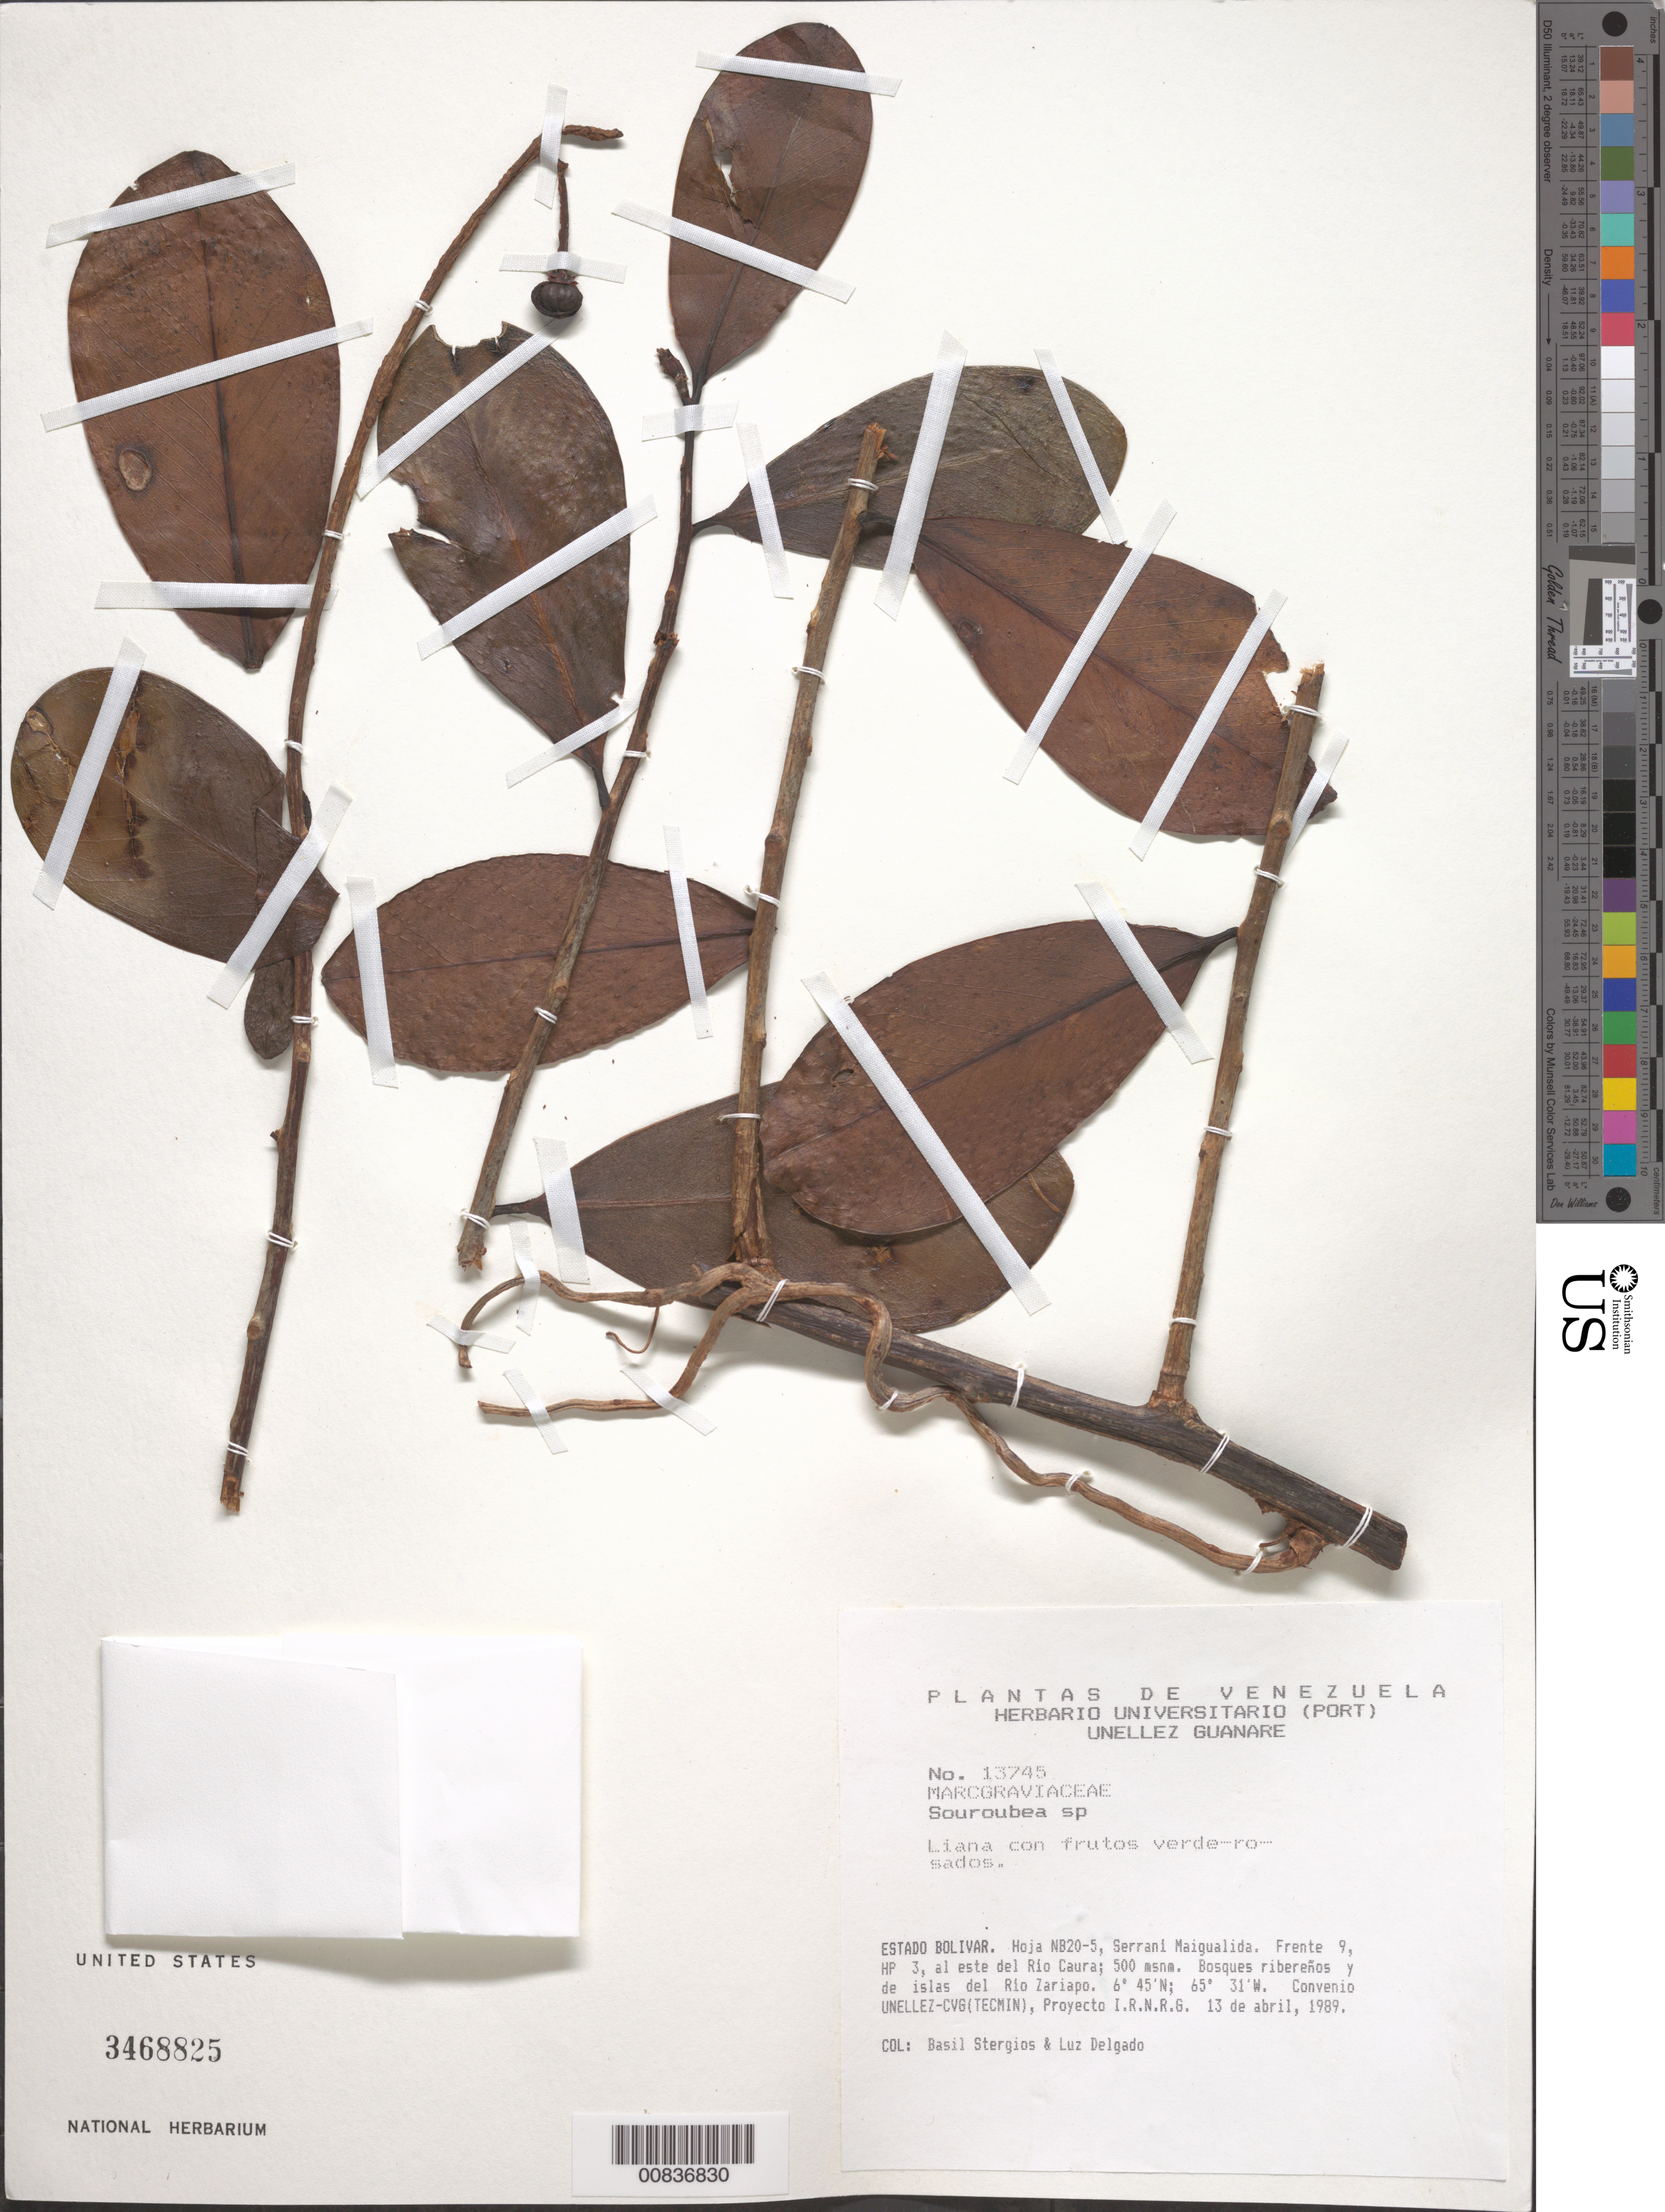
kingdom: Plantae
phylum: Tracheophyta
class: Magnoliopsida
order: Ericales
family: Marcgraviaceae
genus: Souroubea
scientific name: Souroubea sp.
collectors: B. G. Stergios & L. Delgado V.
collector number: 13745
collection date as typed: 13-Apr-89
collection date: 1989-04-13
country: Venezuela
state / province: Bolívar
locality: Serrania Maigualida, E del río Caura, cerca de las riberas del río Zariapo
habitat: Bosques ribereños y de islas del río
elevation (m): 500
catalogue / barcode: US 3468825